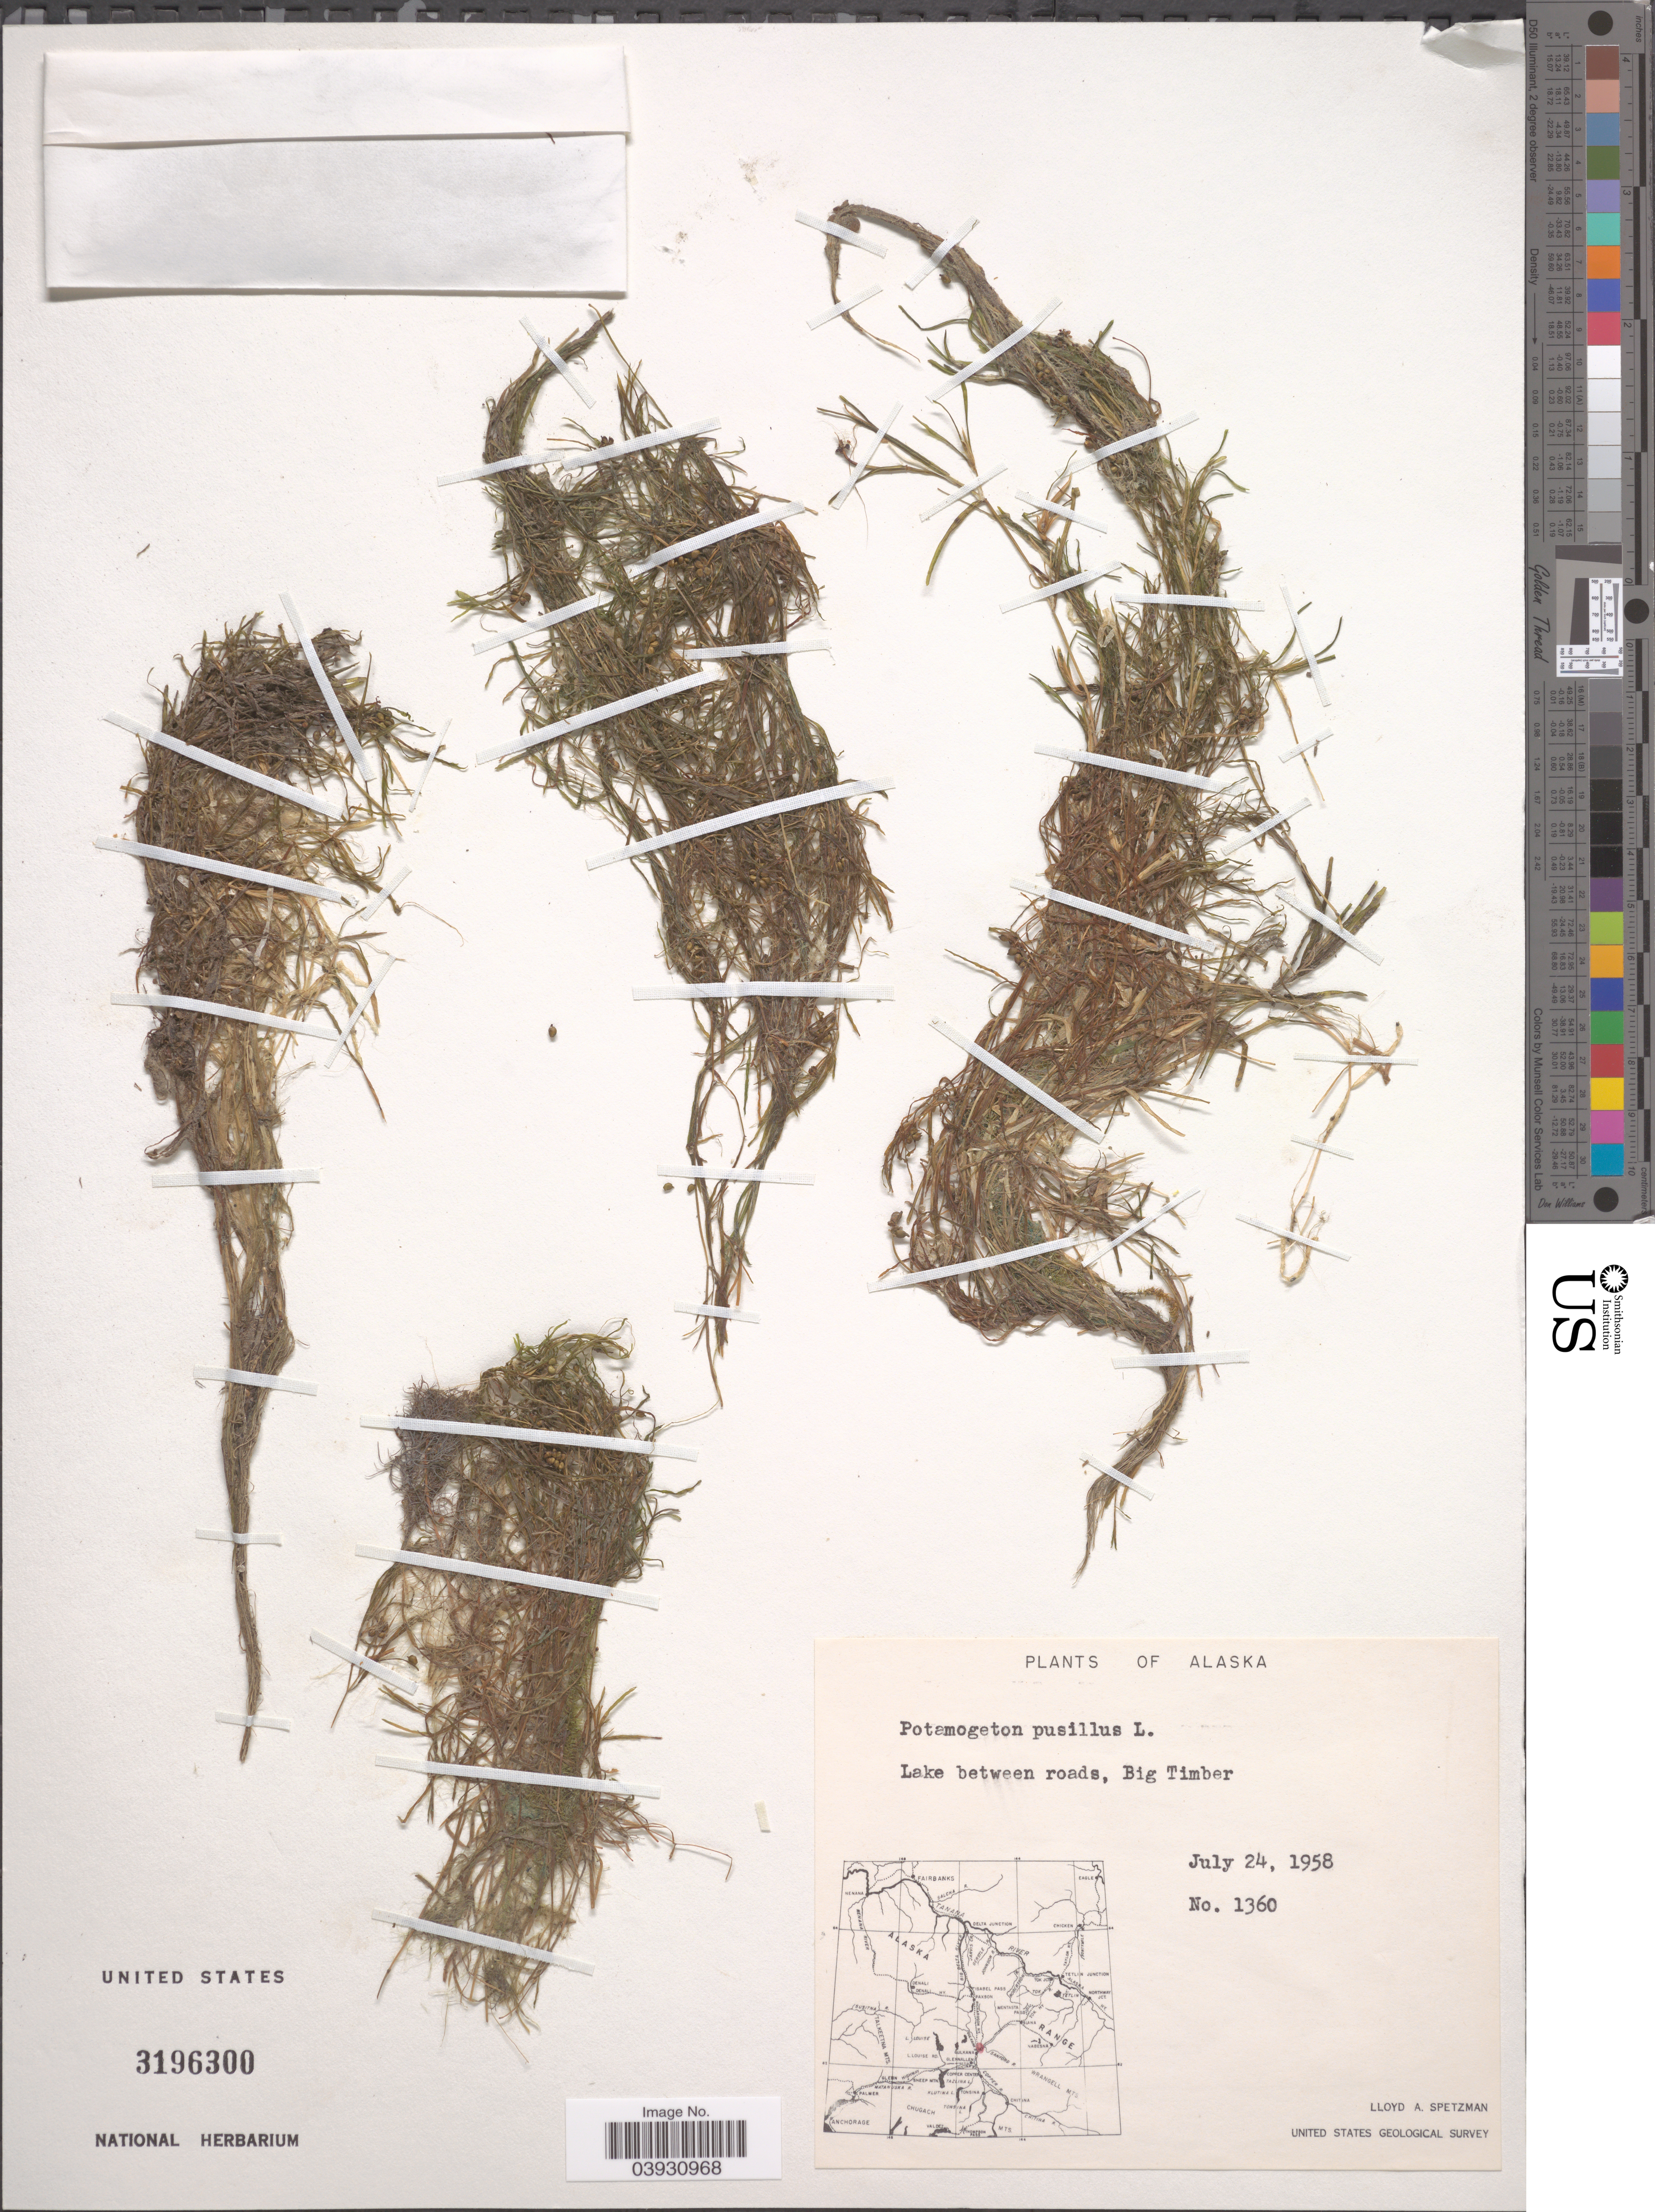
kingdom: Plantae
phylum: Tracheophyta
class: Liliopsida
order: Alismatales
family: Potamogetonaceae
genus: Potamogeton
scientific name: Potamogeton pusillus var. pusillus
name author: L.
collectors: L. Spetzman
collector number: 1360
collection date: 1958-07-24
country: United States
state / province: Alaska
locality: Lake between roads, Big Timber.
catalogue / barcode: US 3196300